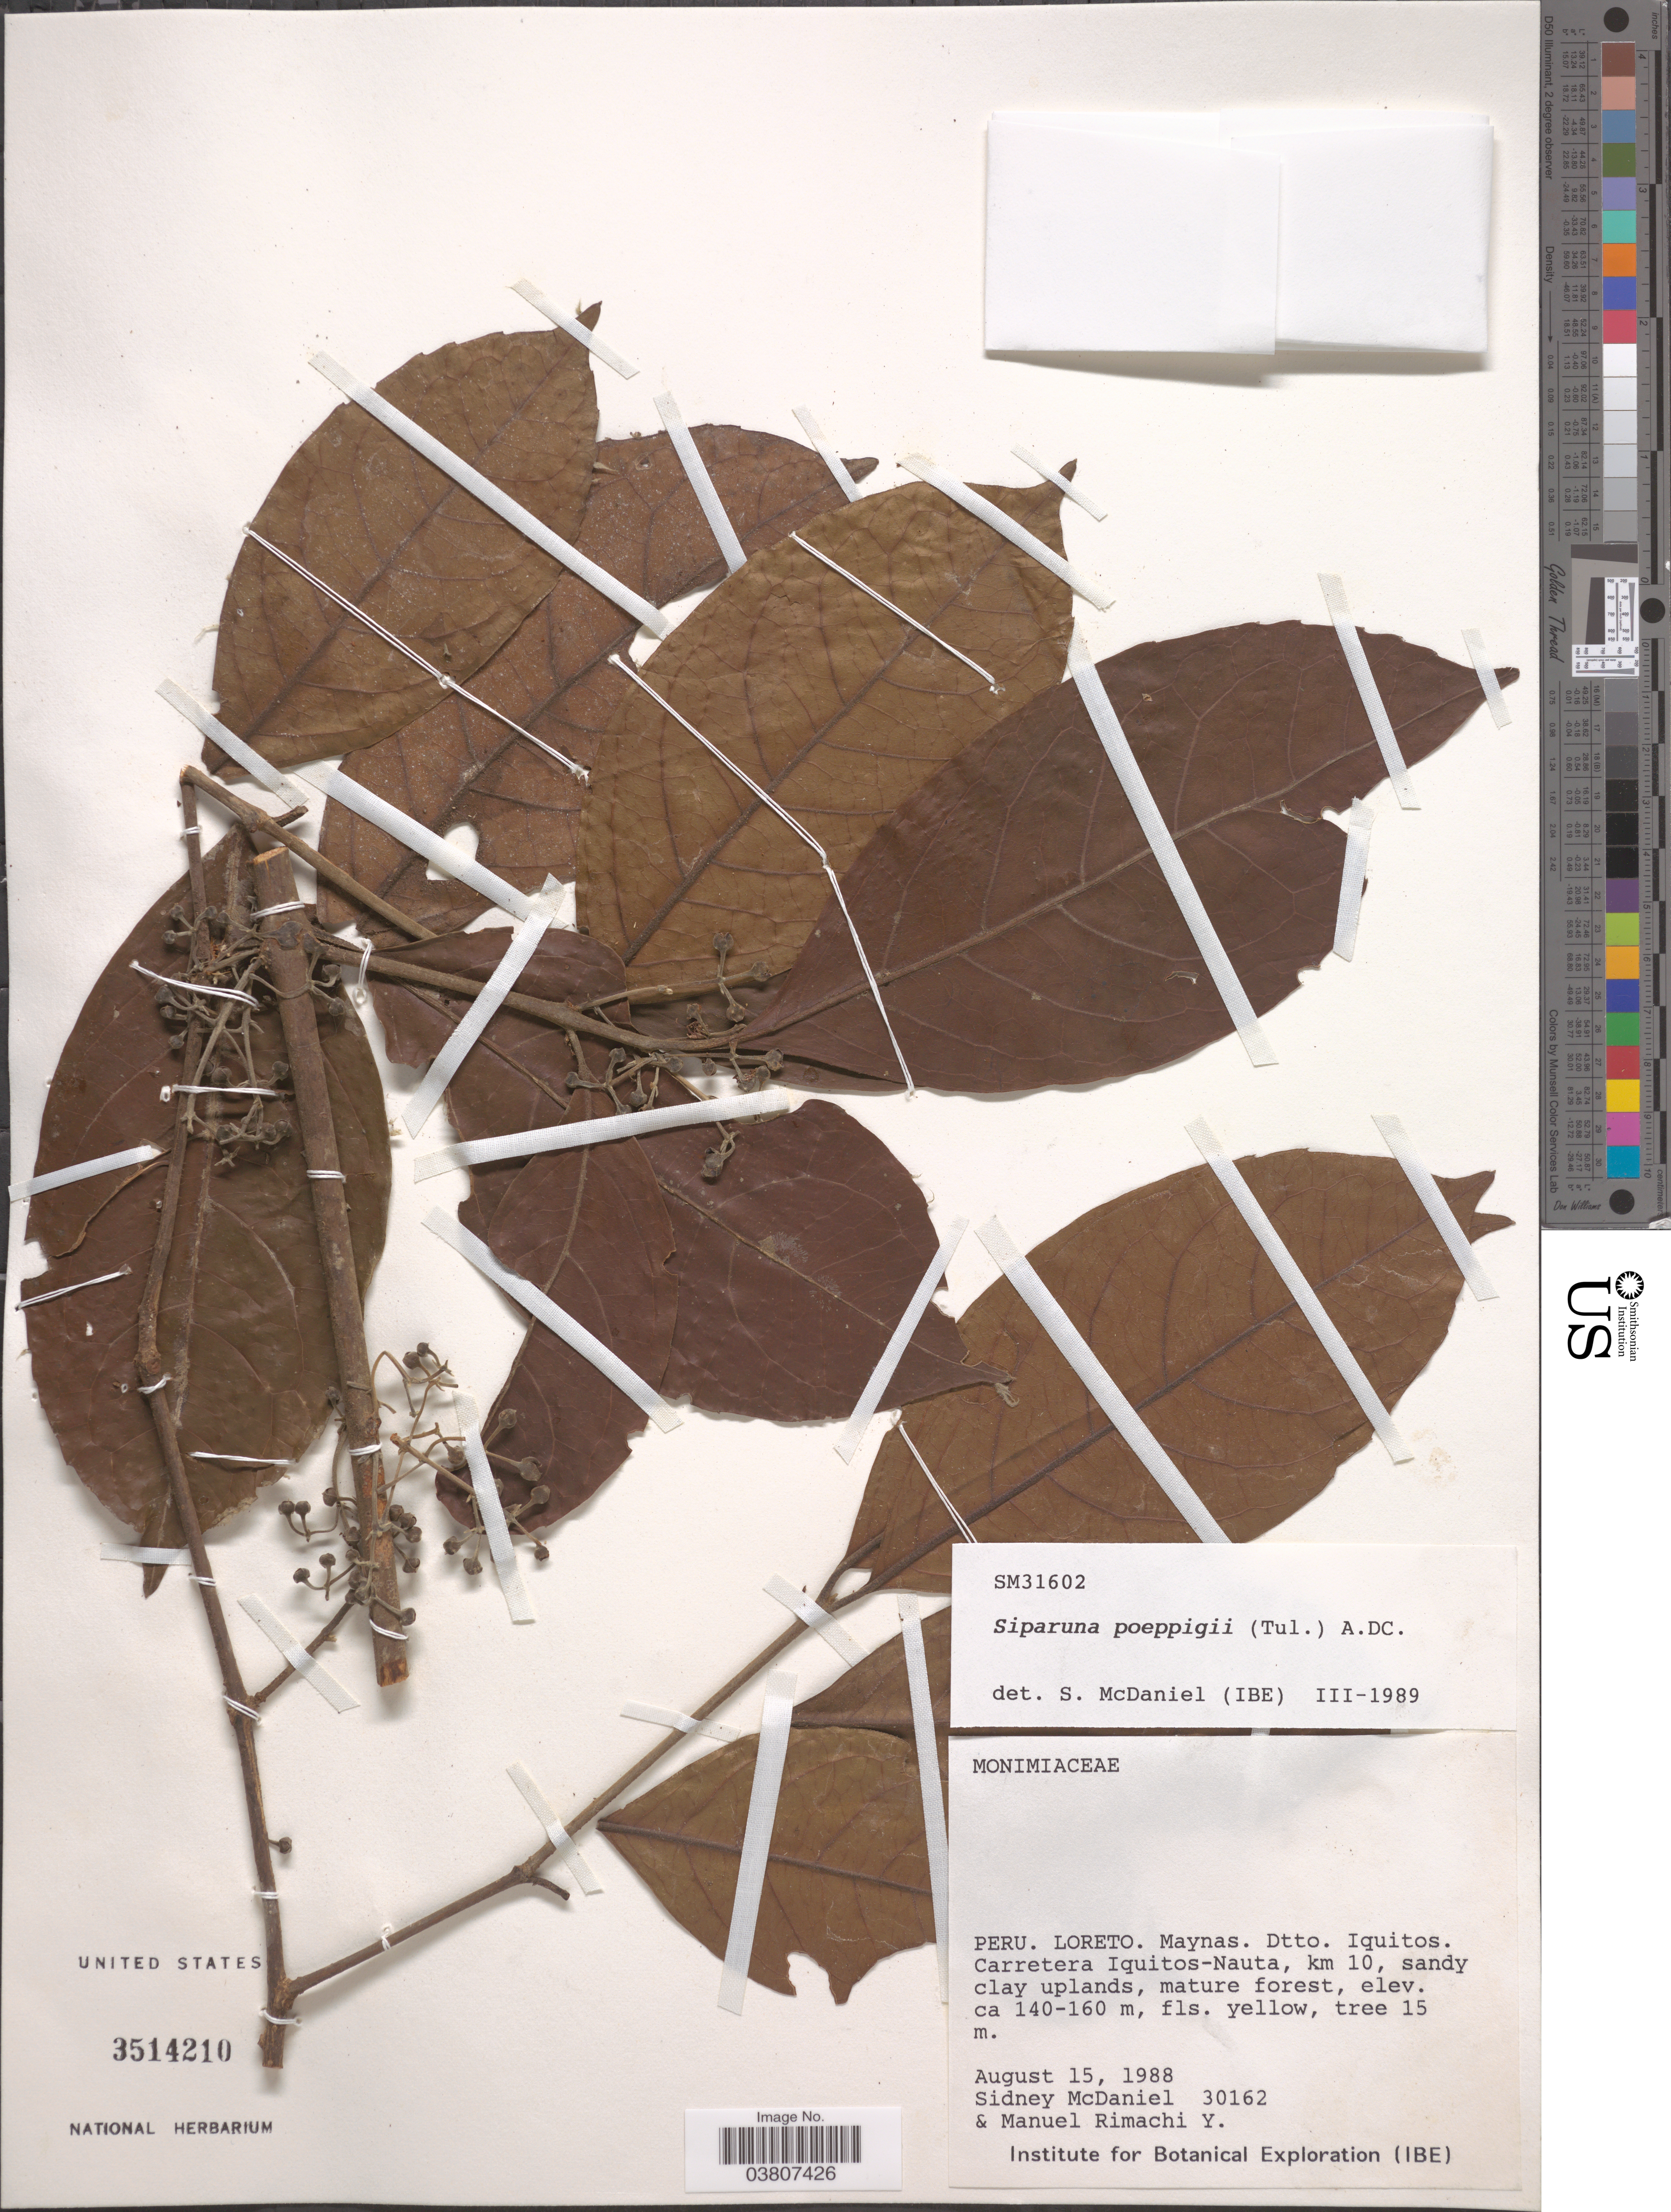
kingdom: Plantae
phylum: Tracheophyta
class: Magnoliopsida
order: Laurales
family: Siparunaceae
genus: Siparuna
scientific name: Siparuna poeppigii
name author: (Tul.) A. DC.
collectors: S. McDaniel & M. Rimachi Y.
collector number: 30162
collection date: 1988-08-15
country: Peru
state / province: Loreto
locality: Maynas. Dtto. Iquitos. Carretera Iquitos-Nauta, km 10.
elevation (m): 140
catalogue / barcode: US 3514210